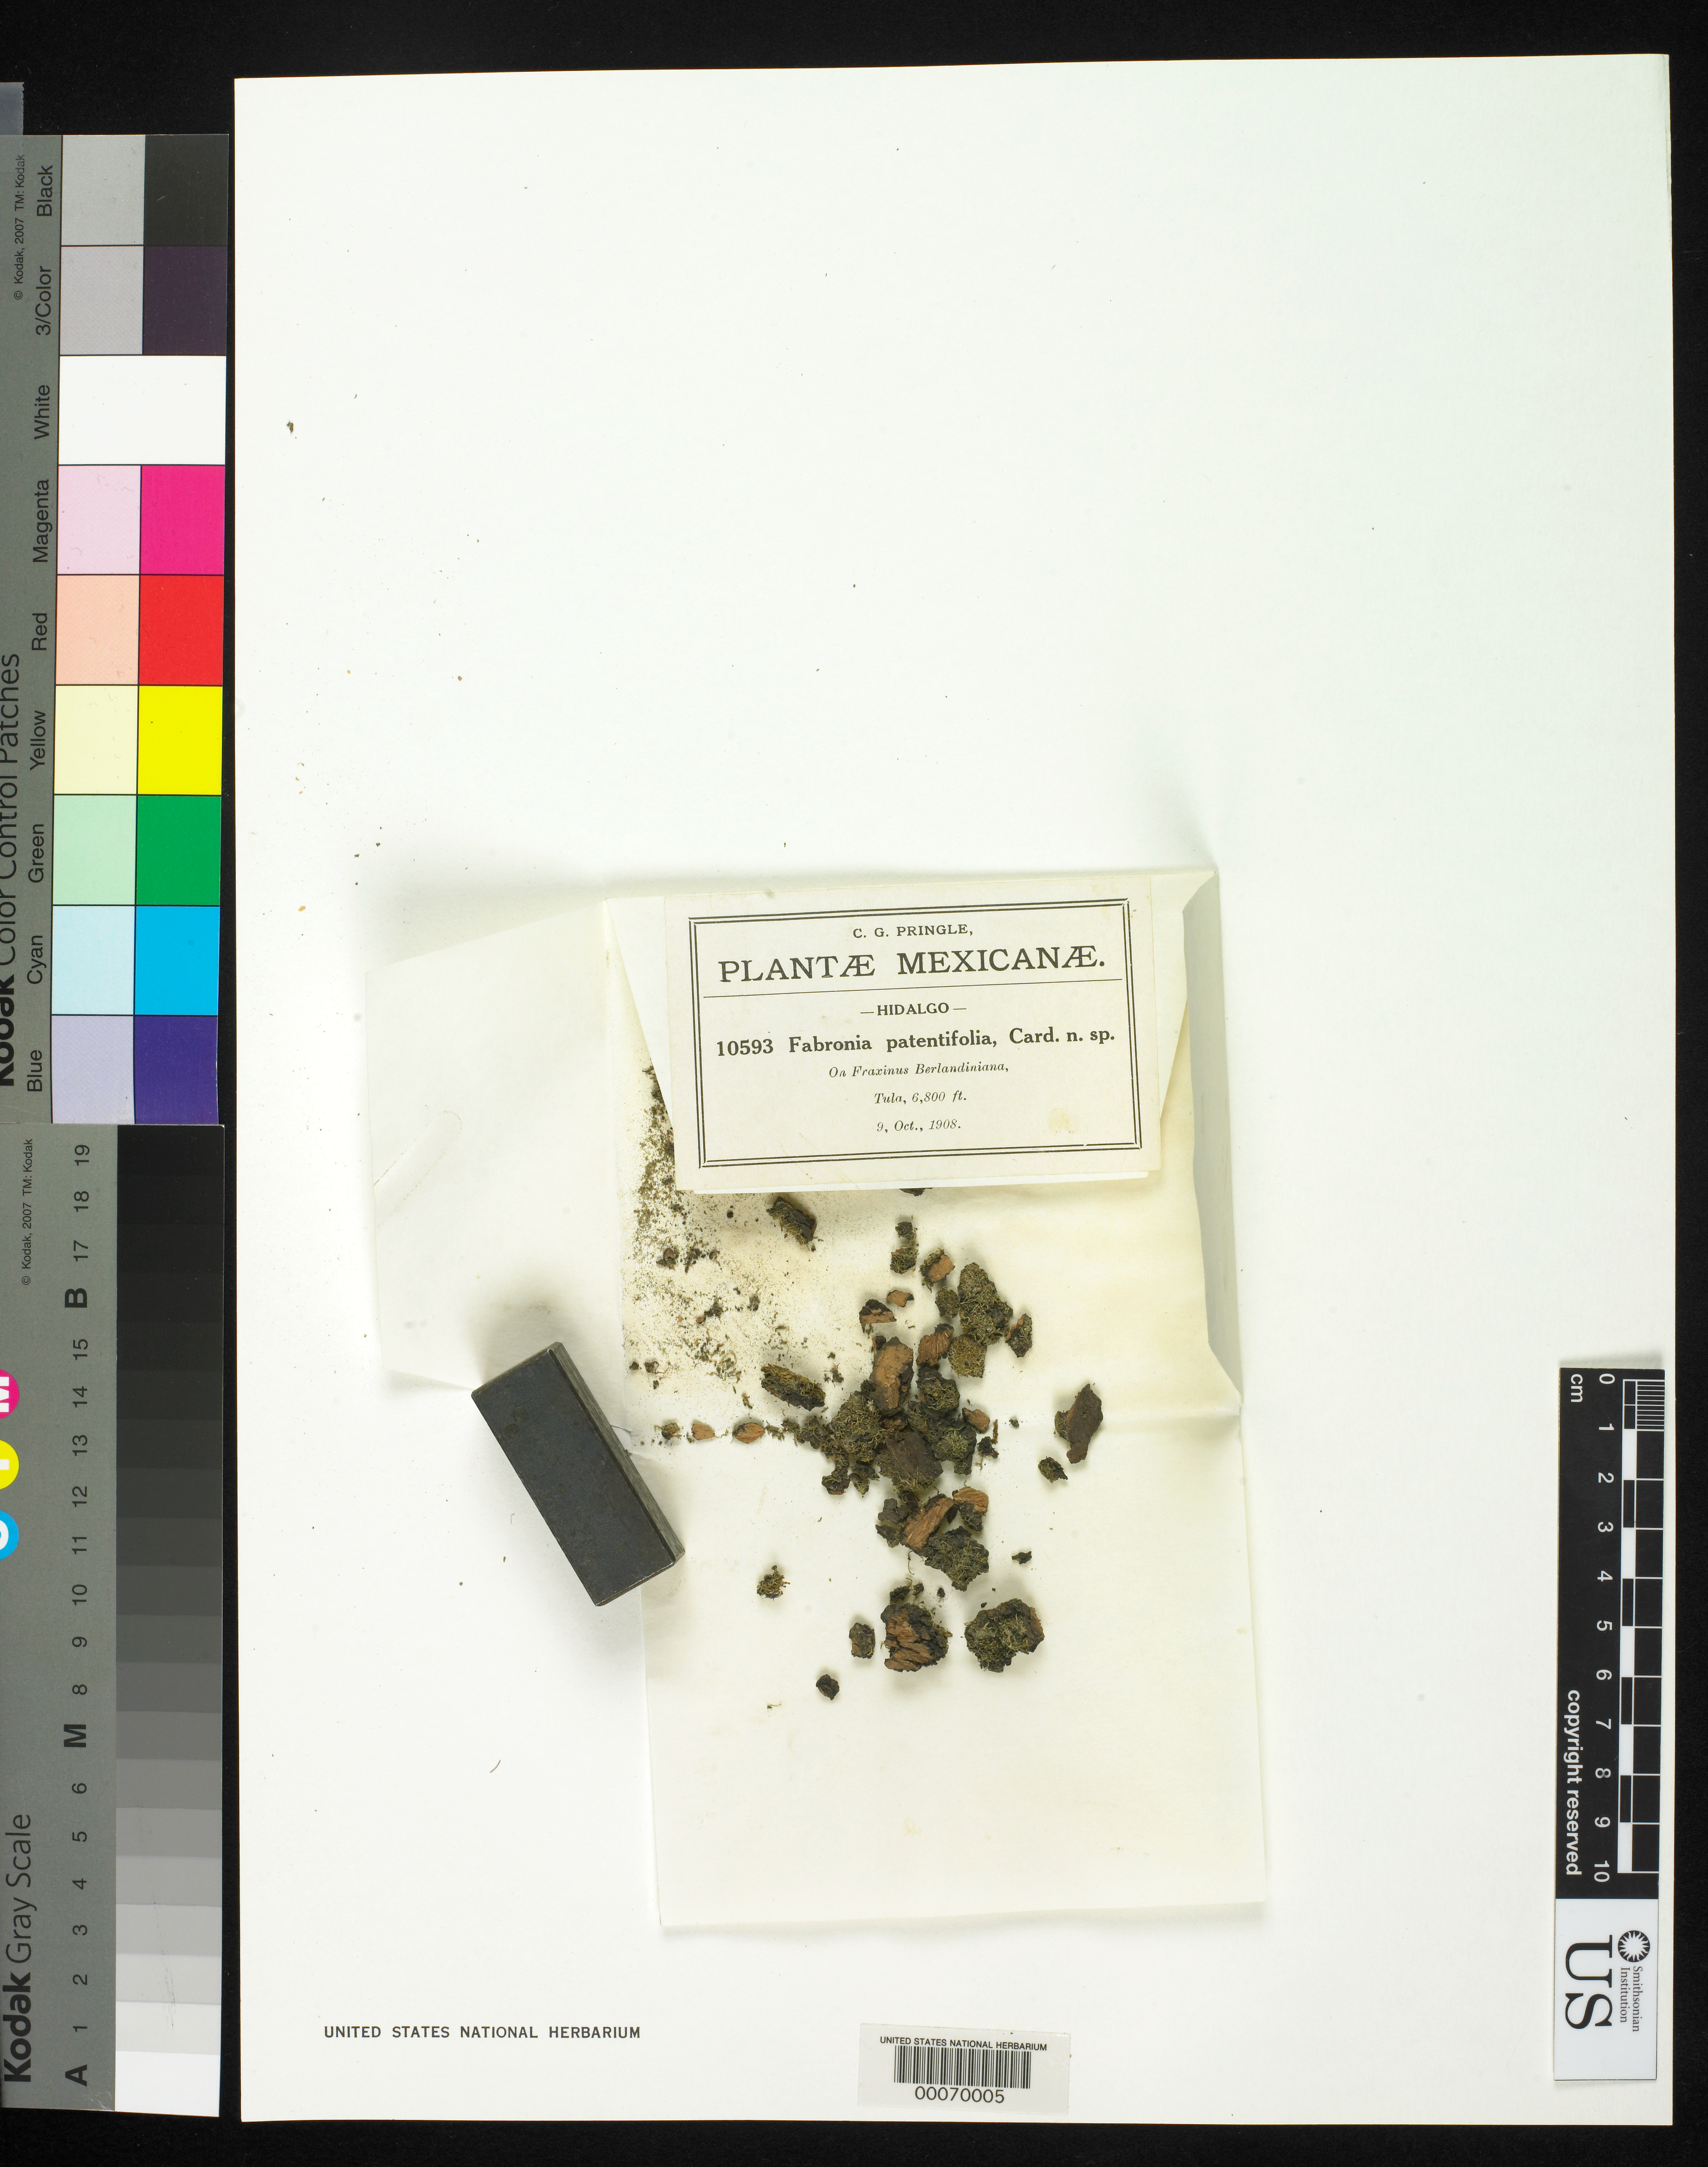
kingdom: Plantae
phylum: Bryophyta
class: Bryopsida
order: Hypnales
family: Fabroniaceae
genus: Fabronia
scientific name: Fabronia patentifolia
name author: Cardot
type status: Syntype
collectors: C. G. Pringle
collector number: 10593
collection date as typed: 09 Oct 1908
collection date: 1908-10-09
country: Mexico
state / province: Jalisco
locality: Tula.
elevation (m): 2073